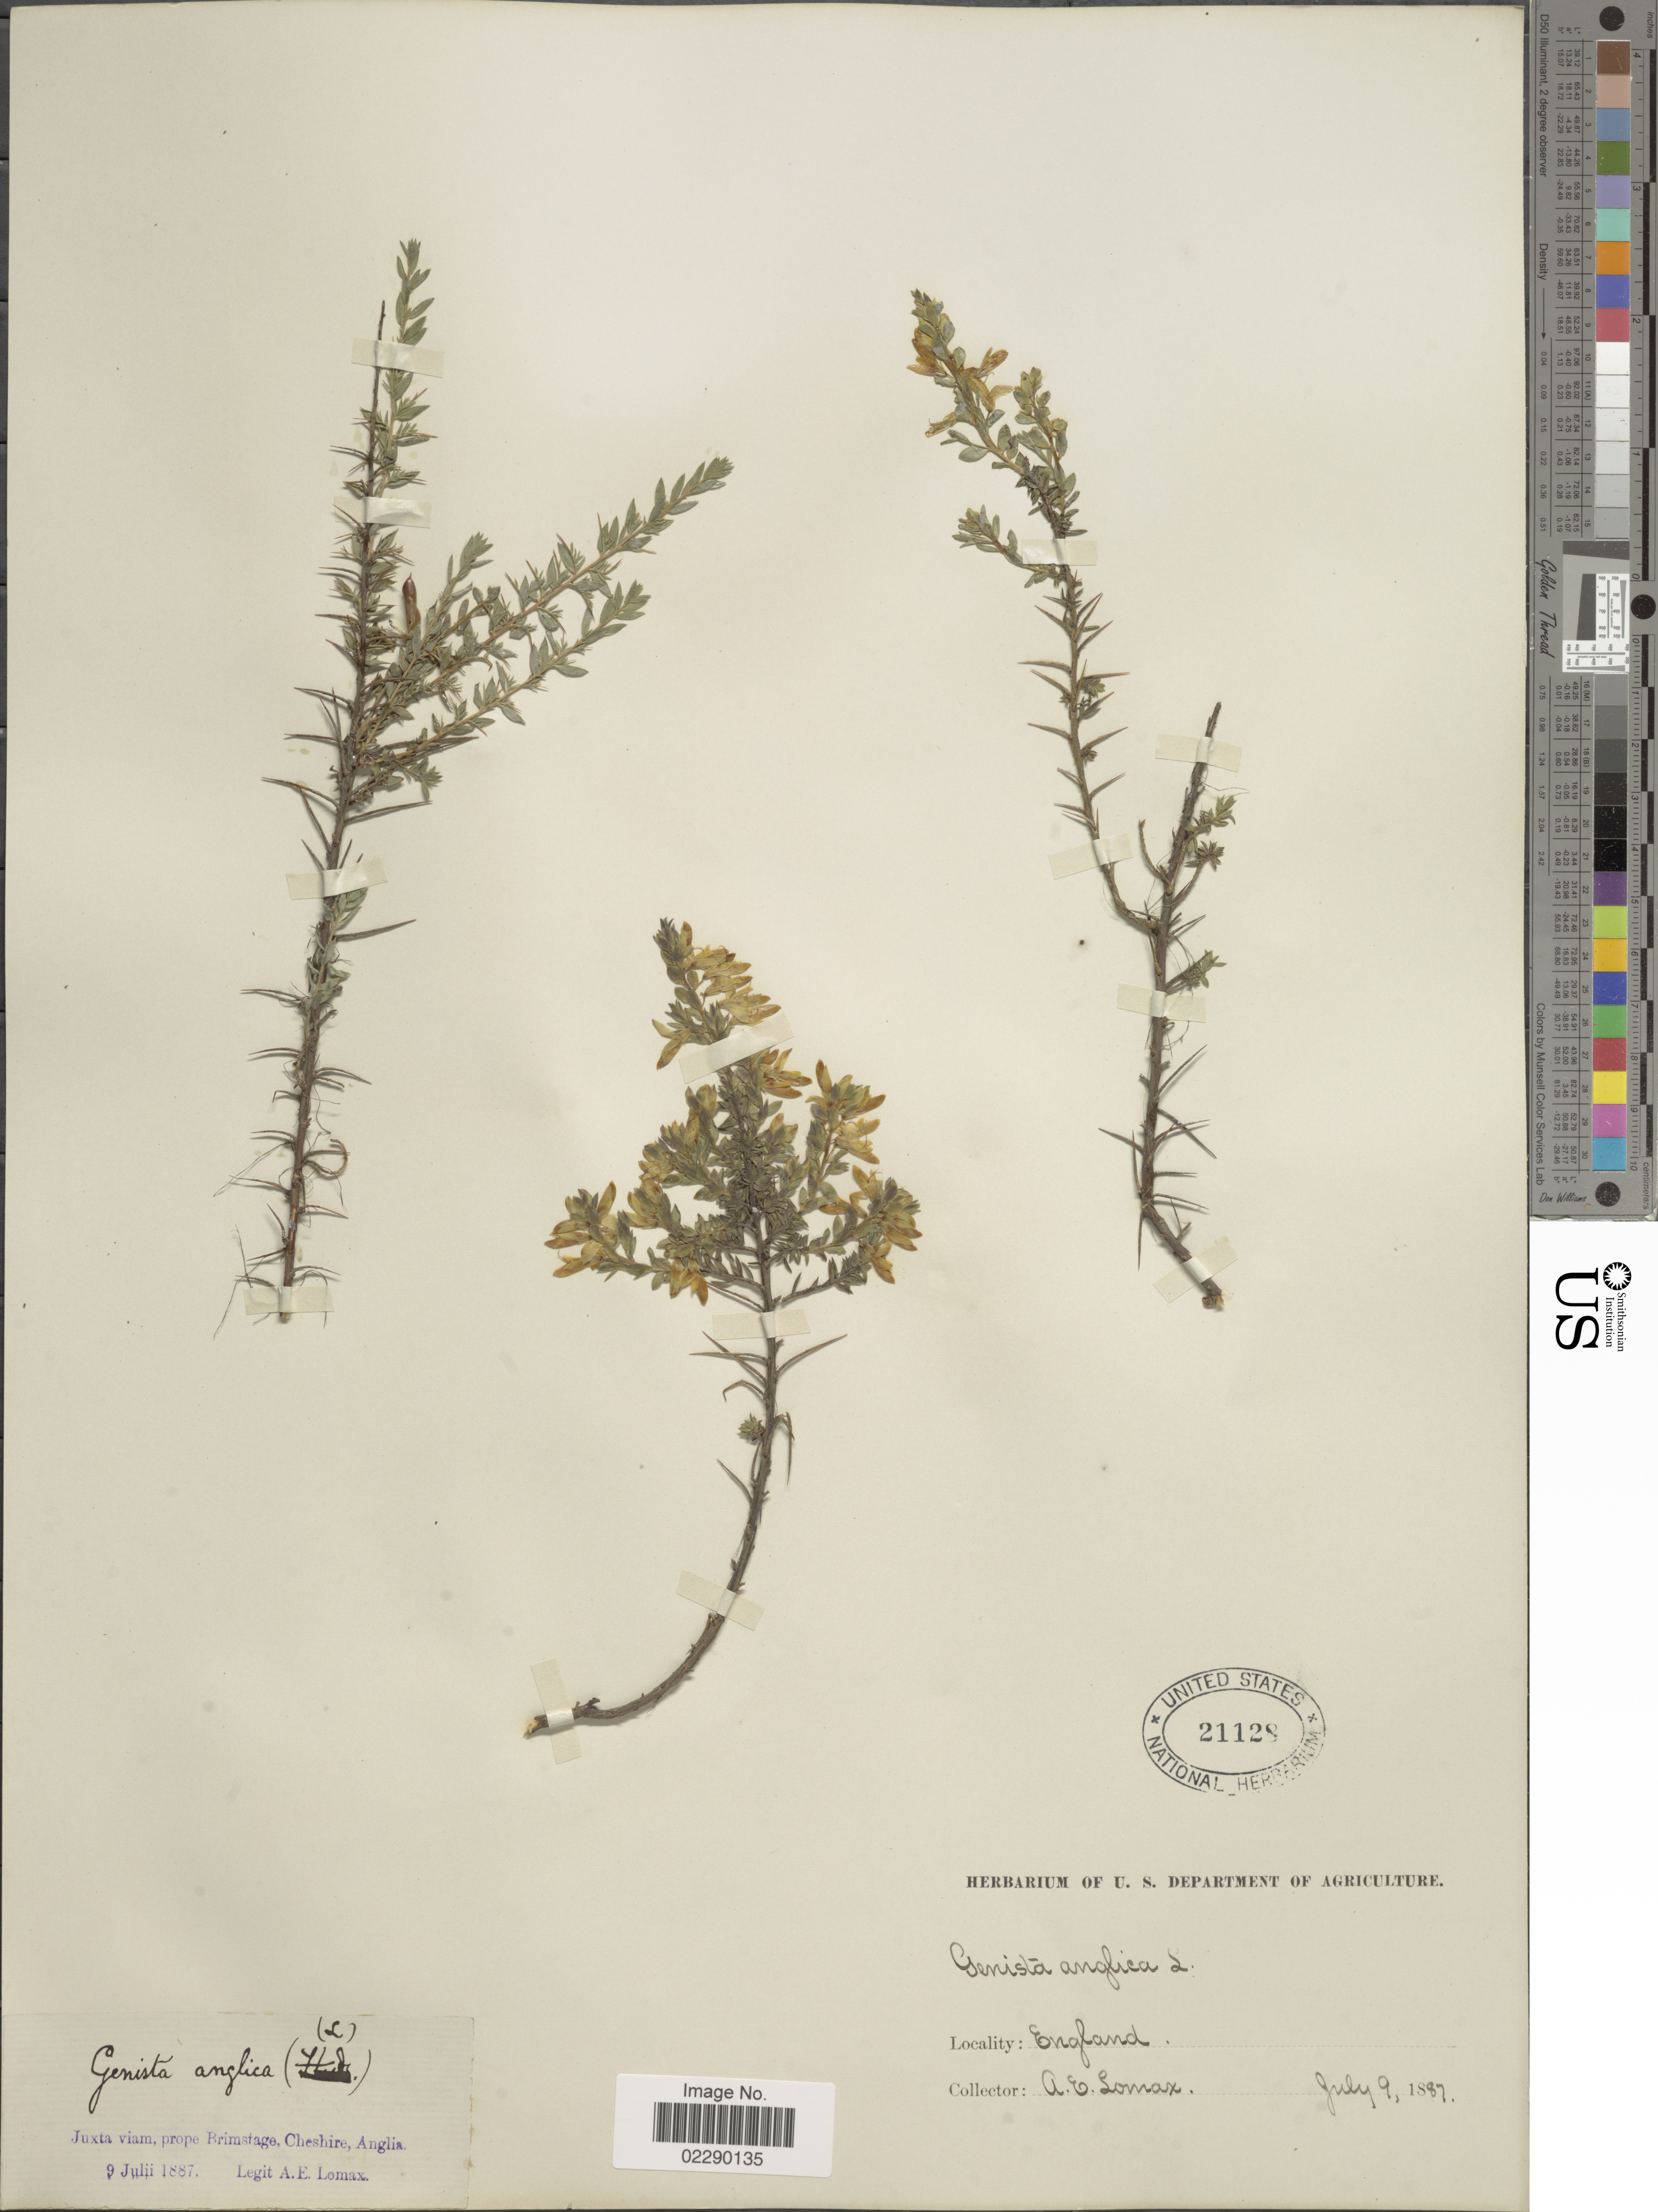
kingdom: Plantae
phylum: Tracheophyta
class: Magnoliopsida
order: Fabales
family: Fabaceae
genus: Genista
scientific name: Genista anglica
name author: L.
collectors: A. Lomax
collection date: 1887-07-09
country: United Kingdom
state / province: England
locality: Juxta viam, prope Brimstage. Cheshire, Anglia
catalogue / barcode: US 21128